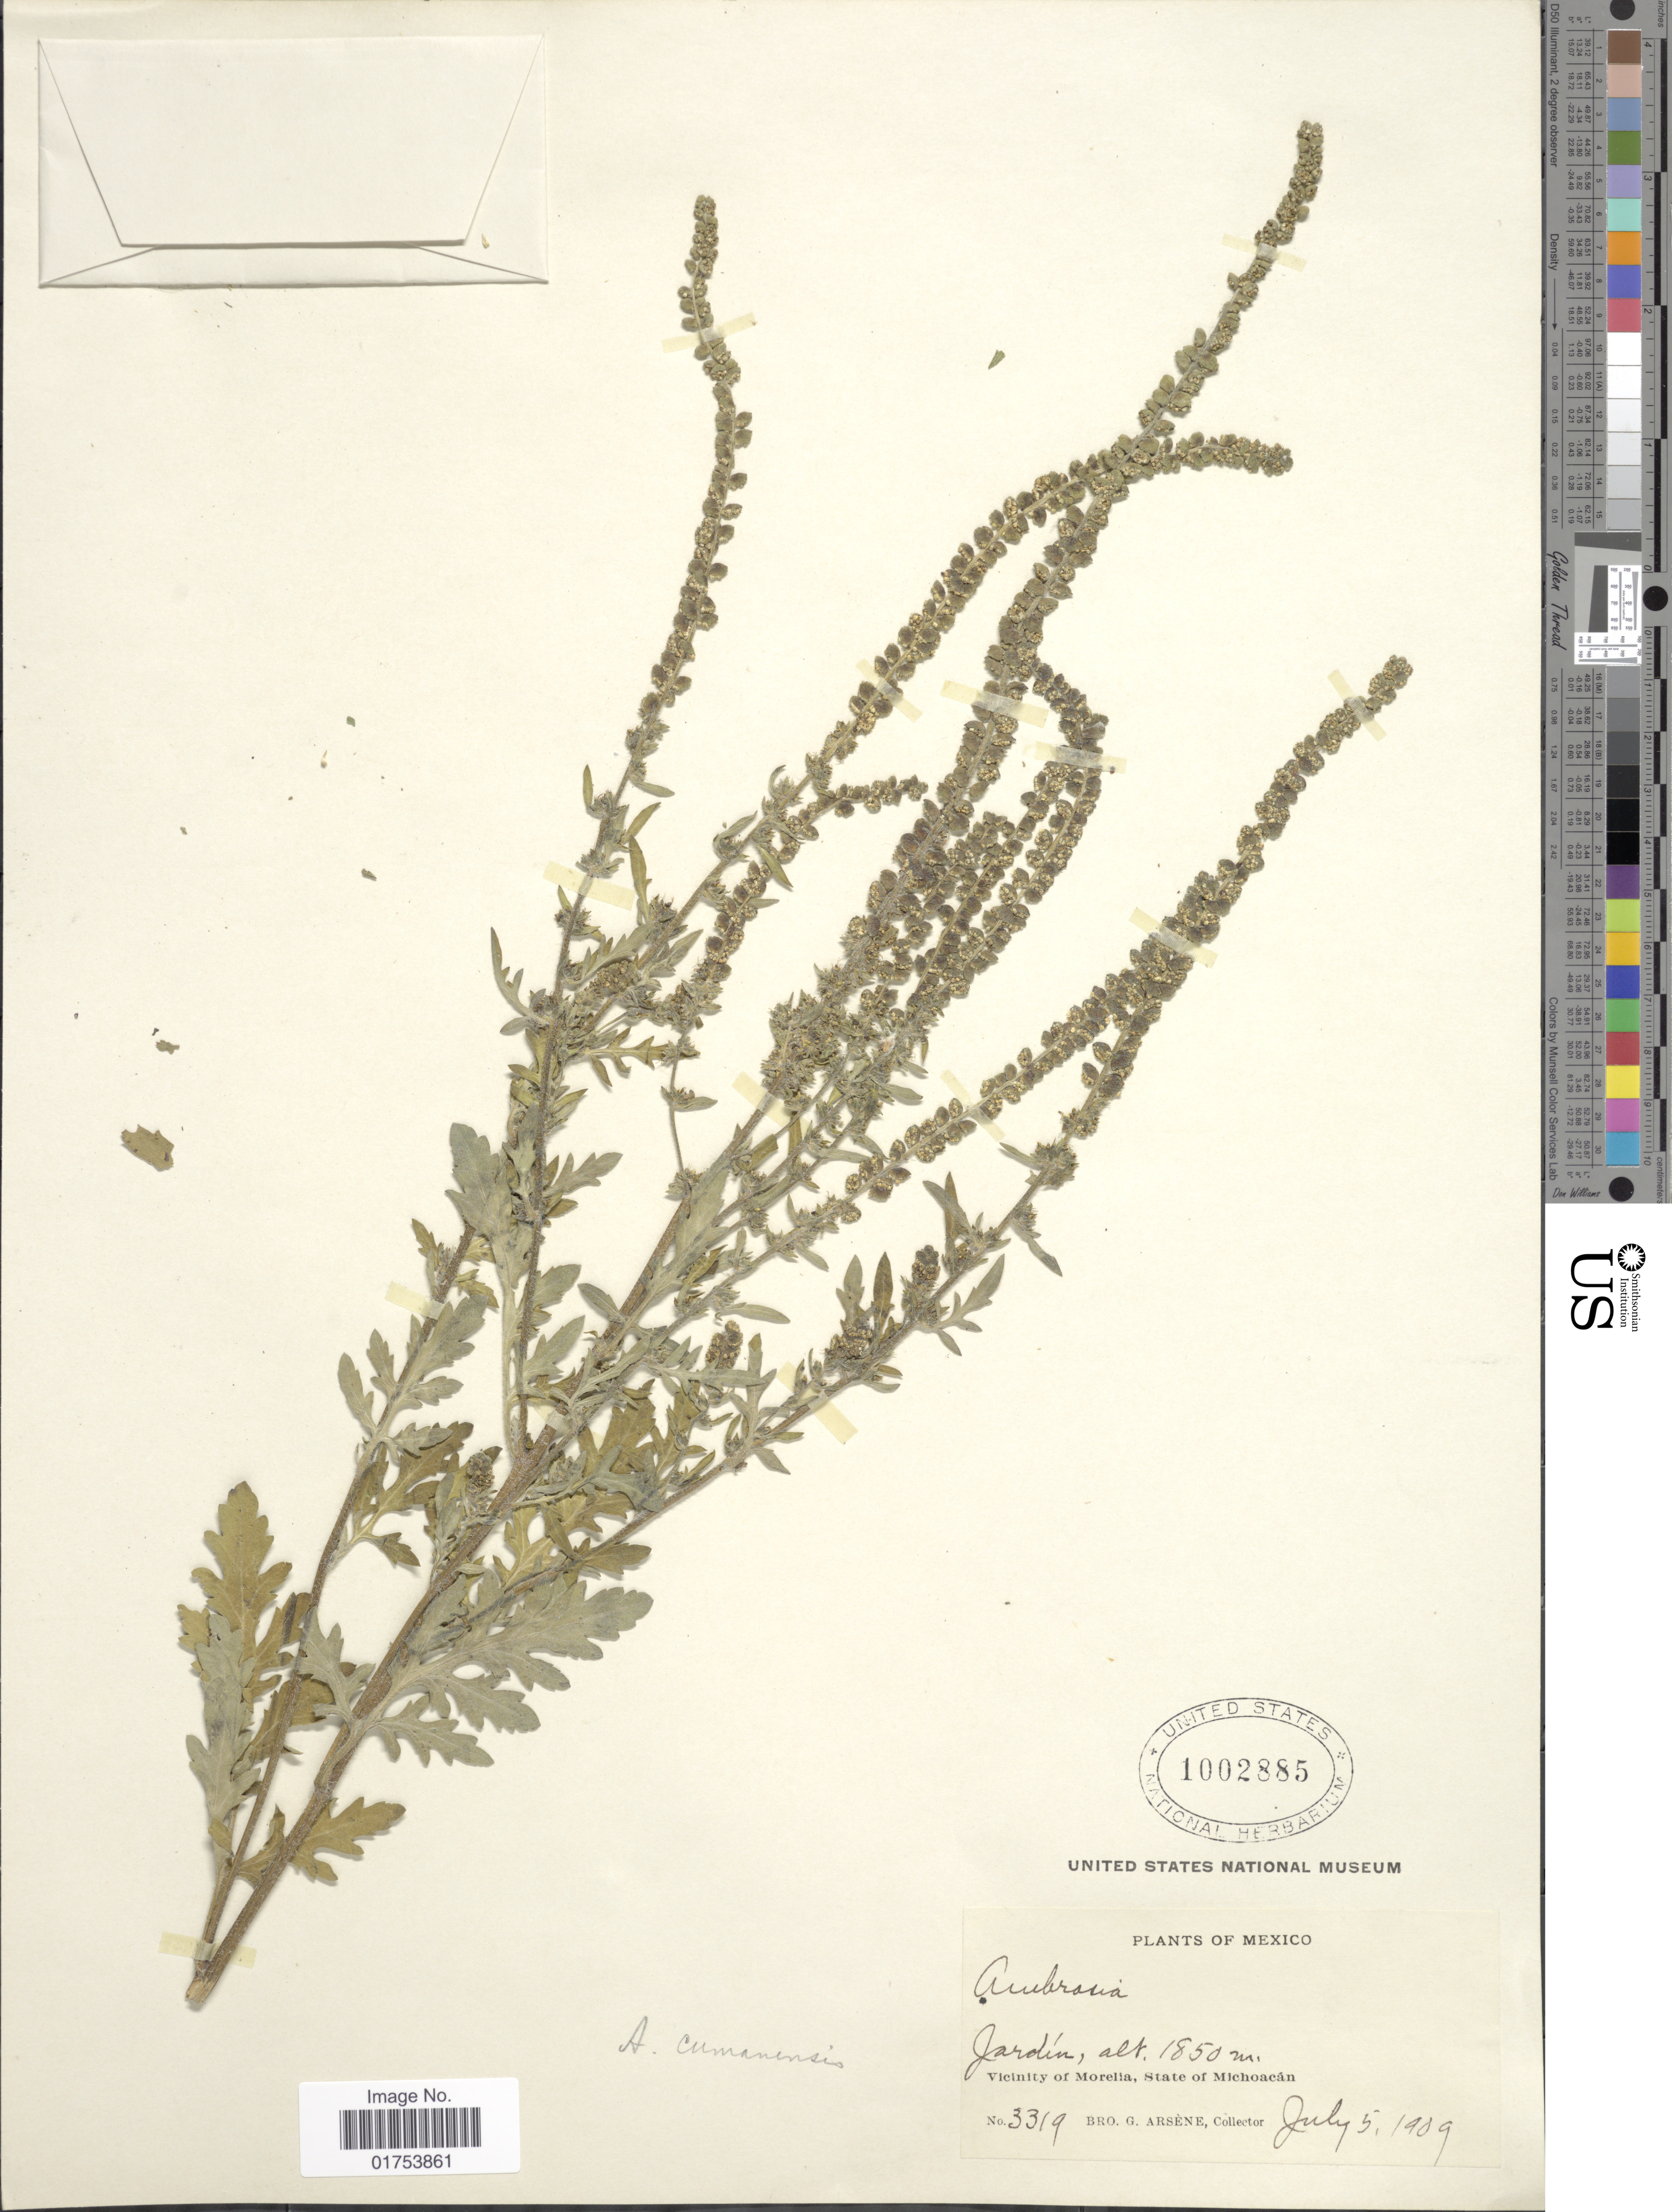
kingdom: Plantae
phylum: Tracheophyta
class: Magnoliopsida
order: Asterales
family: Asteraceae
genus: Ambrosia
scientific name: Ambrosia cumanensis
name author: Kunth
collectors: Bro. G. Arsène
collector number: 3319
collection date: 1909-07-05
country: Mexico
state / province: Michoacán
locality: Jardin, Vicinity of Morelia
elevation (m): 1850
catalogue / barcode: US 1002885